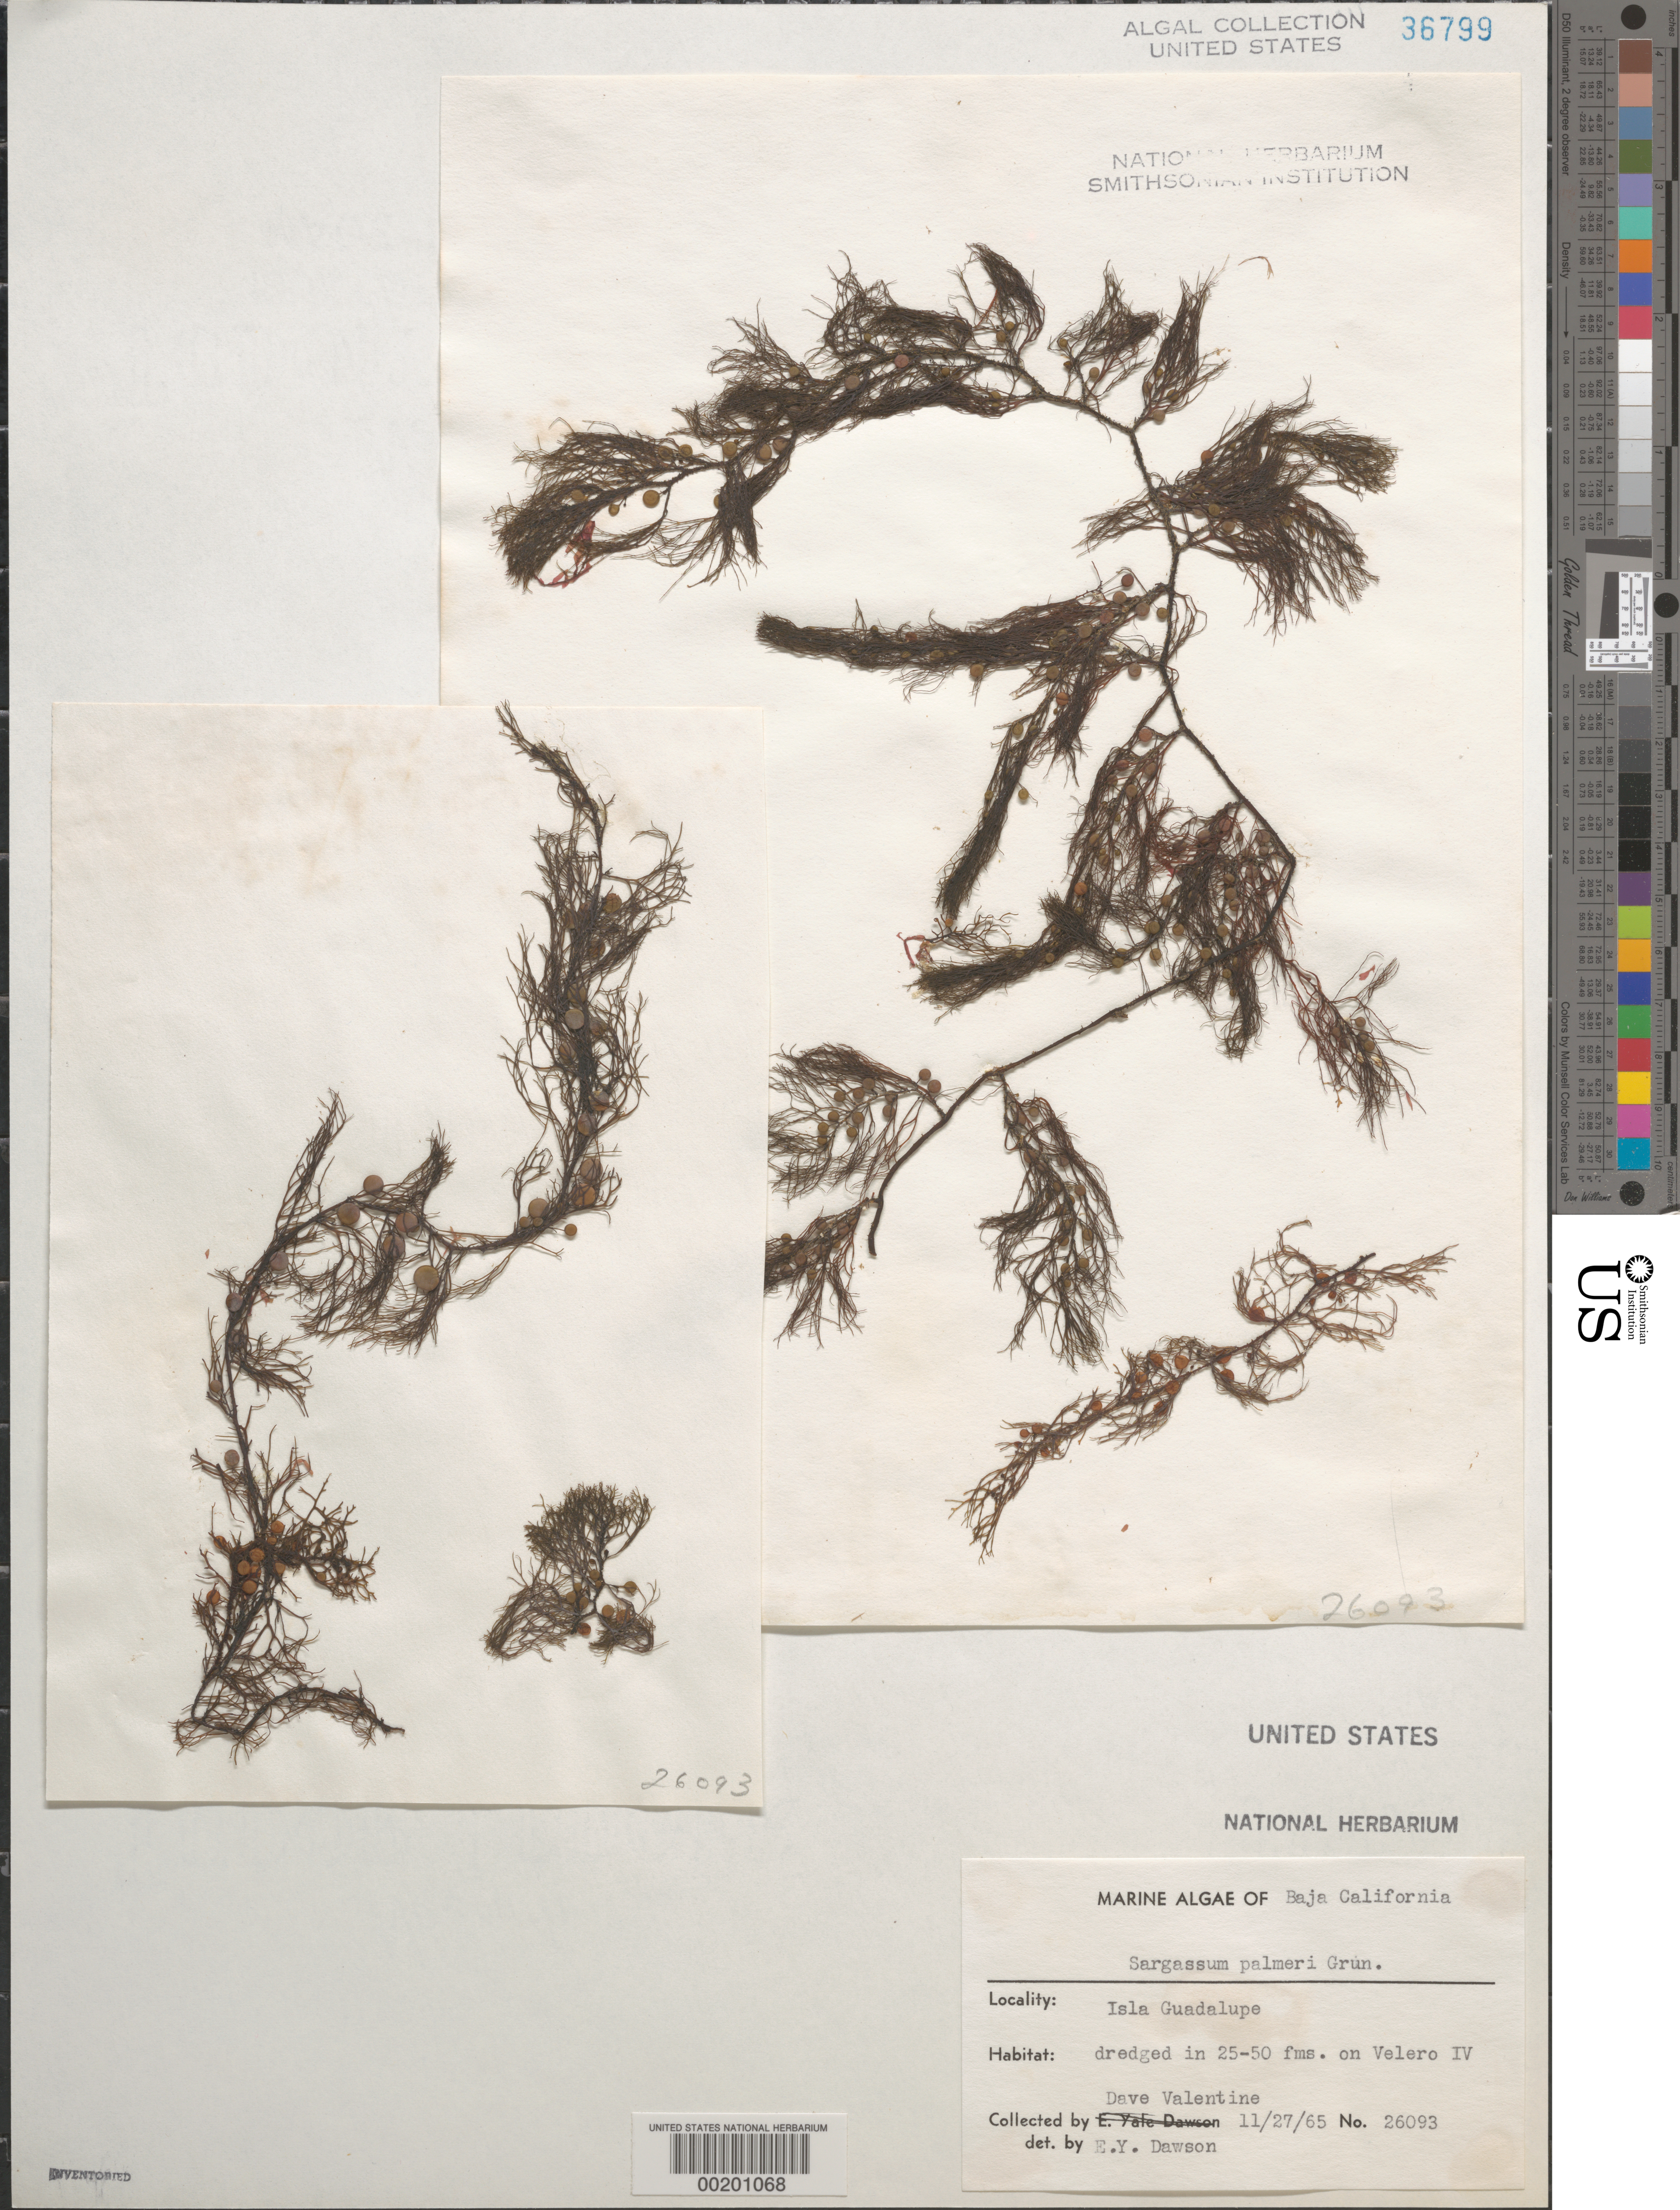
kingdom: Chromista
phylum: Ochrophyta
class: Phaeophyceae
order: Fucales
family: Sargassaceae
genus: Sargassum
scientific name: Sargassum palmeri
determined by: Dawson, E. Y.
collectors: D. Valentine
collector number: EYD 26093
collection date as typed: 27 Nov 1965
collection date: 1965-11-27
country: Mexico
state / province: Baja California Norte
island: Isla Guadalupe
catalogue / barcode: US 36799